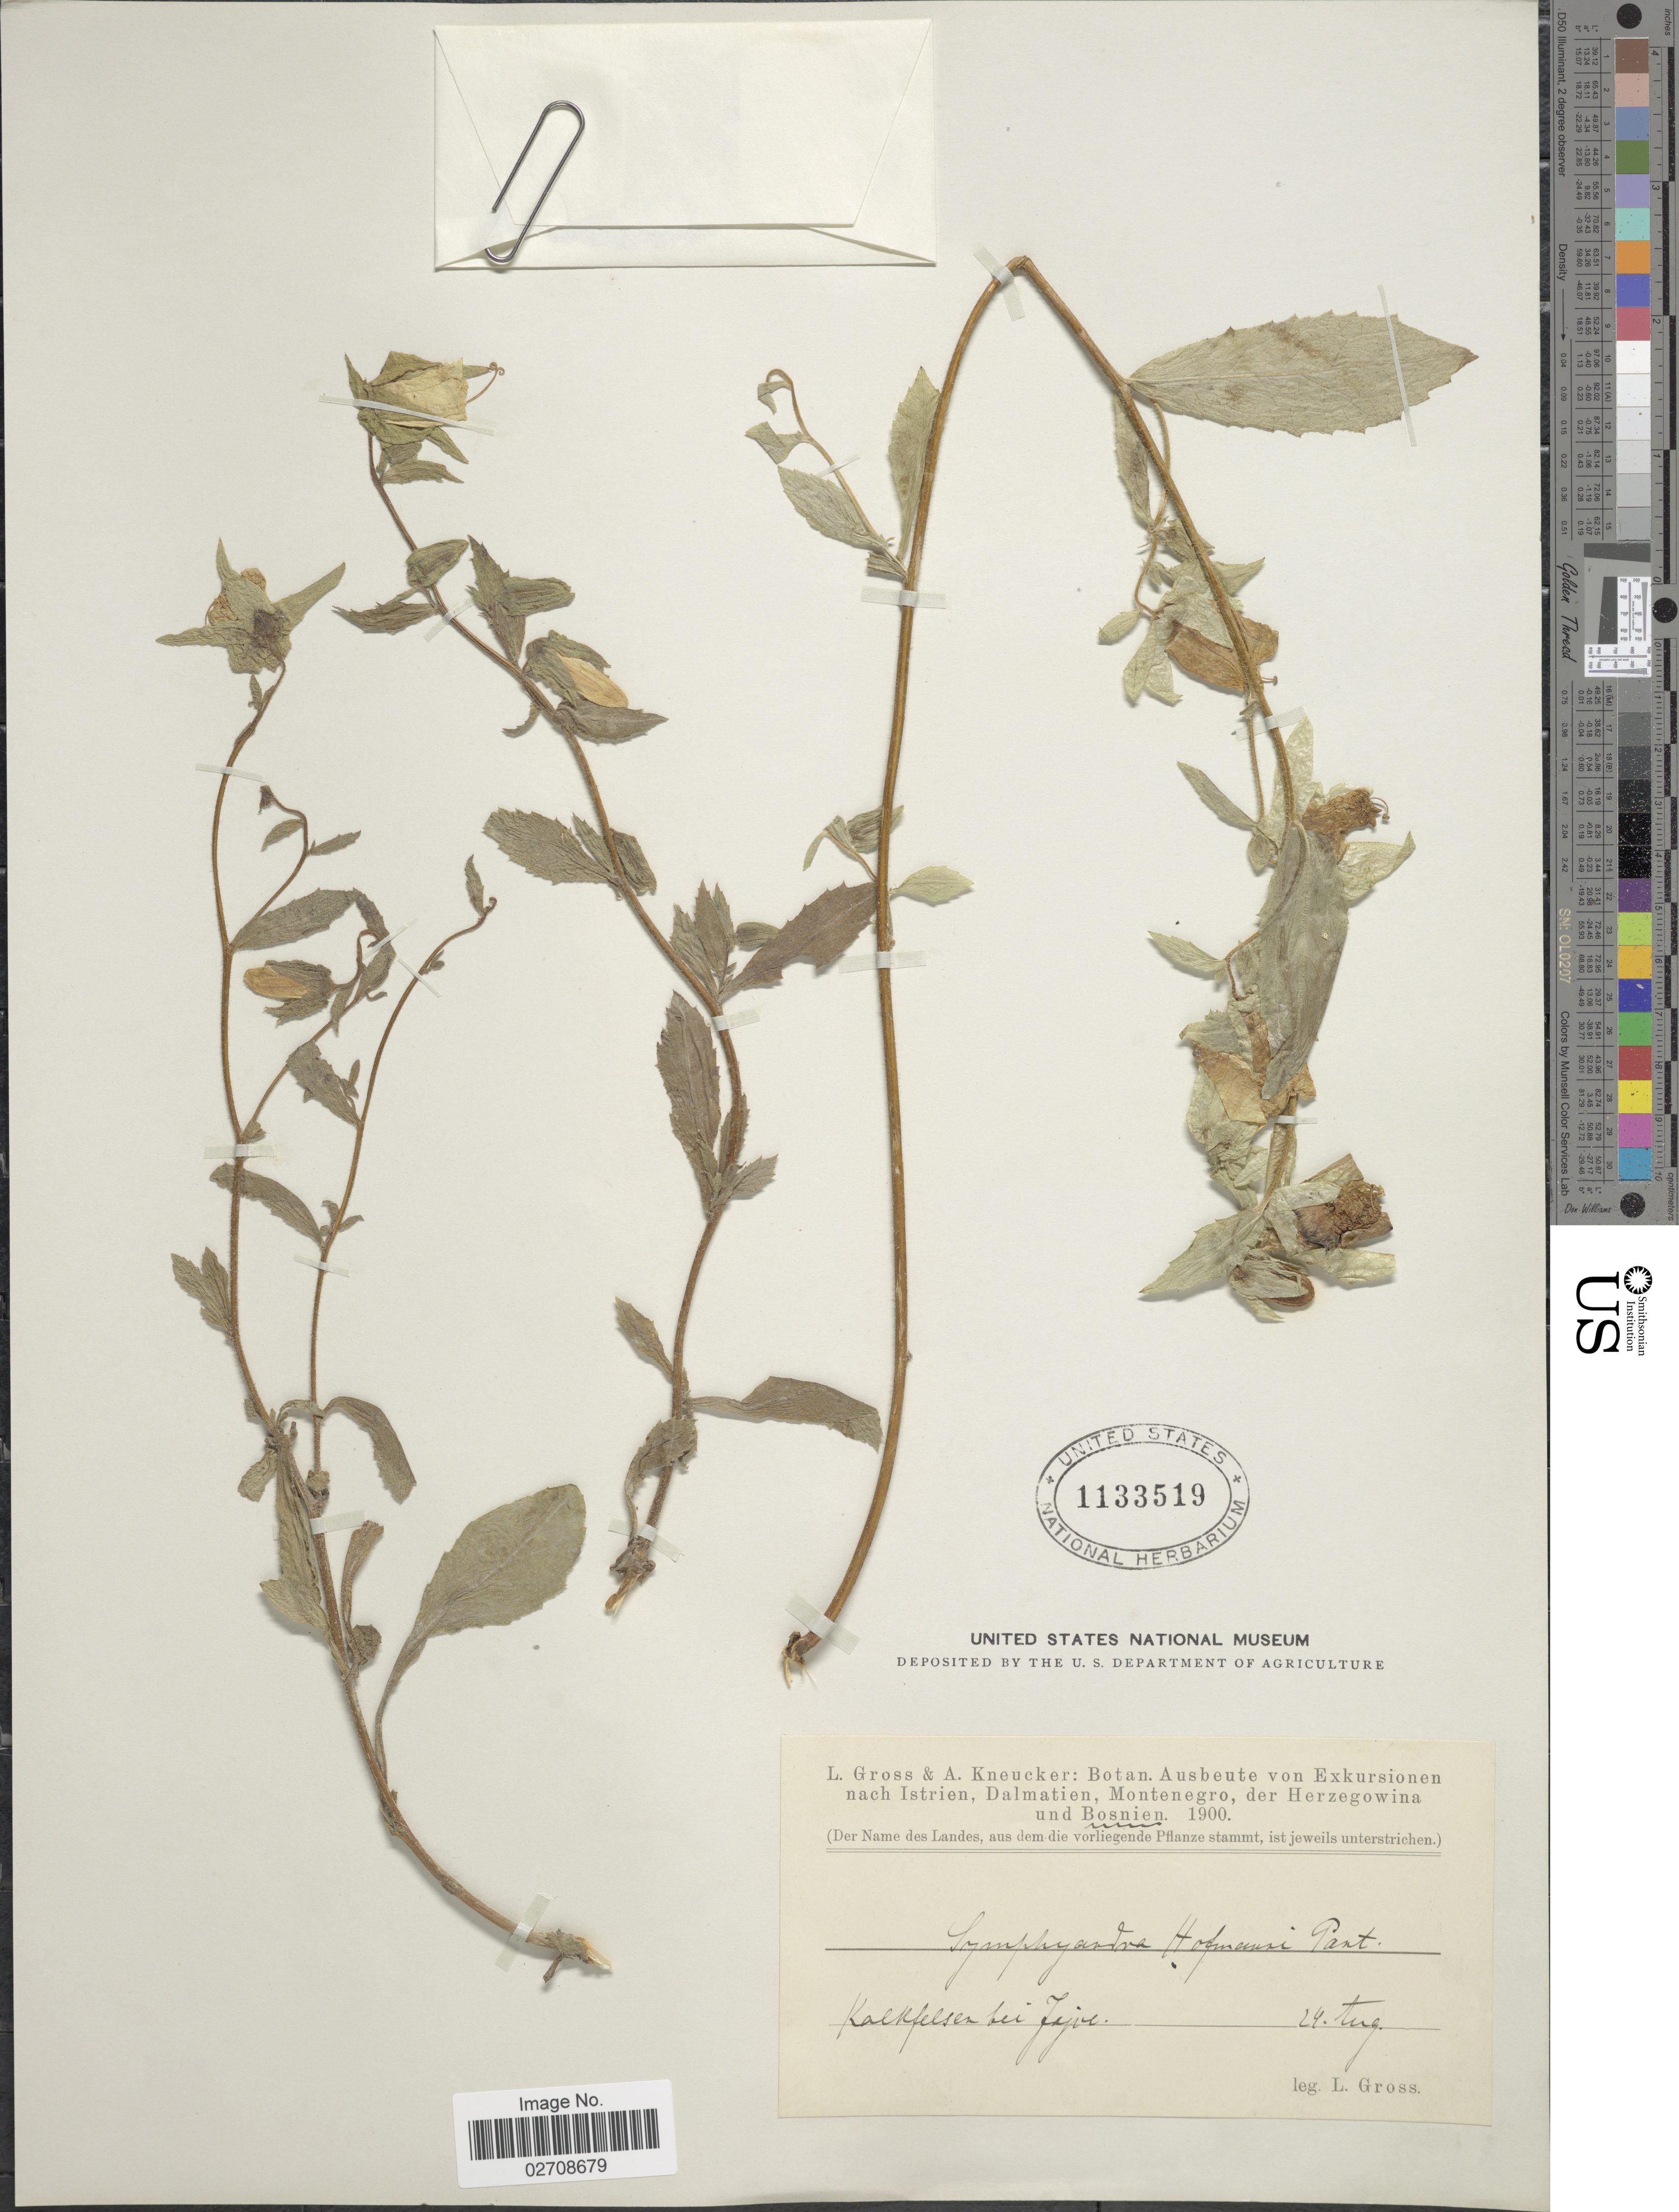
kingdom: Plantae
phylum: Tracheophyta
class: Magnoliopsida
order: Asterales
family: Campanulaceae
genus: Symphyandra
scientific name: Symphyandra hofmannii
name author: Pantan.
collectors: L. Gross & A. Kneucker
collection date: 1900-08-24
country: Bosnia and Herzegovina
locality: Kalkfelsen bei Jajve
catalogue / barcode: US 1133519